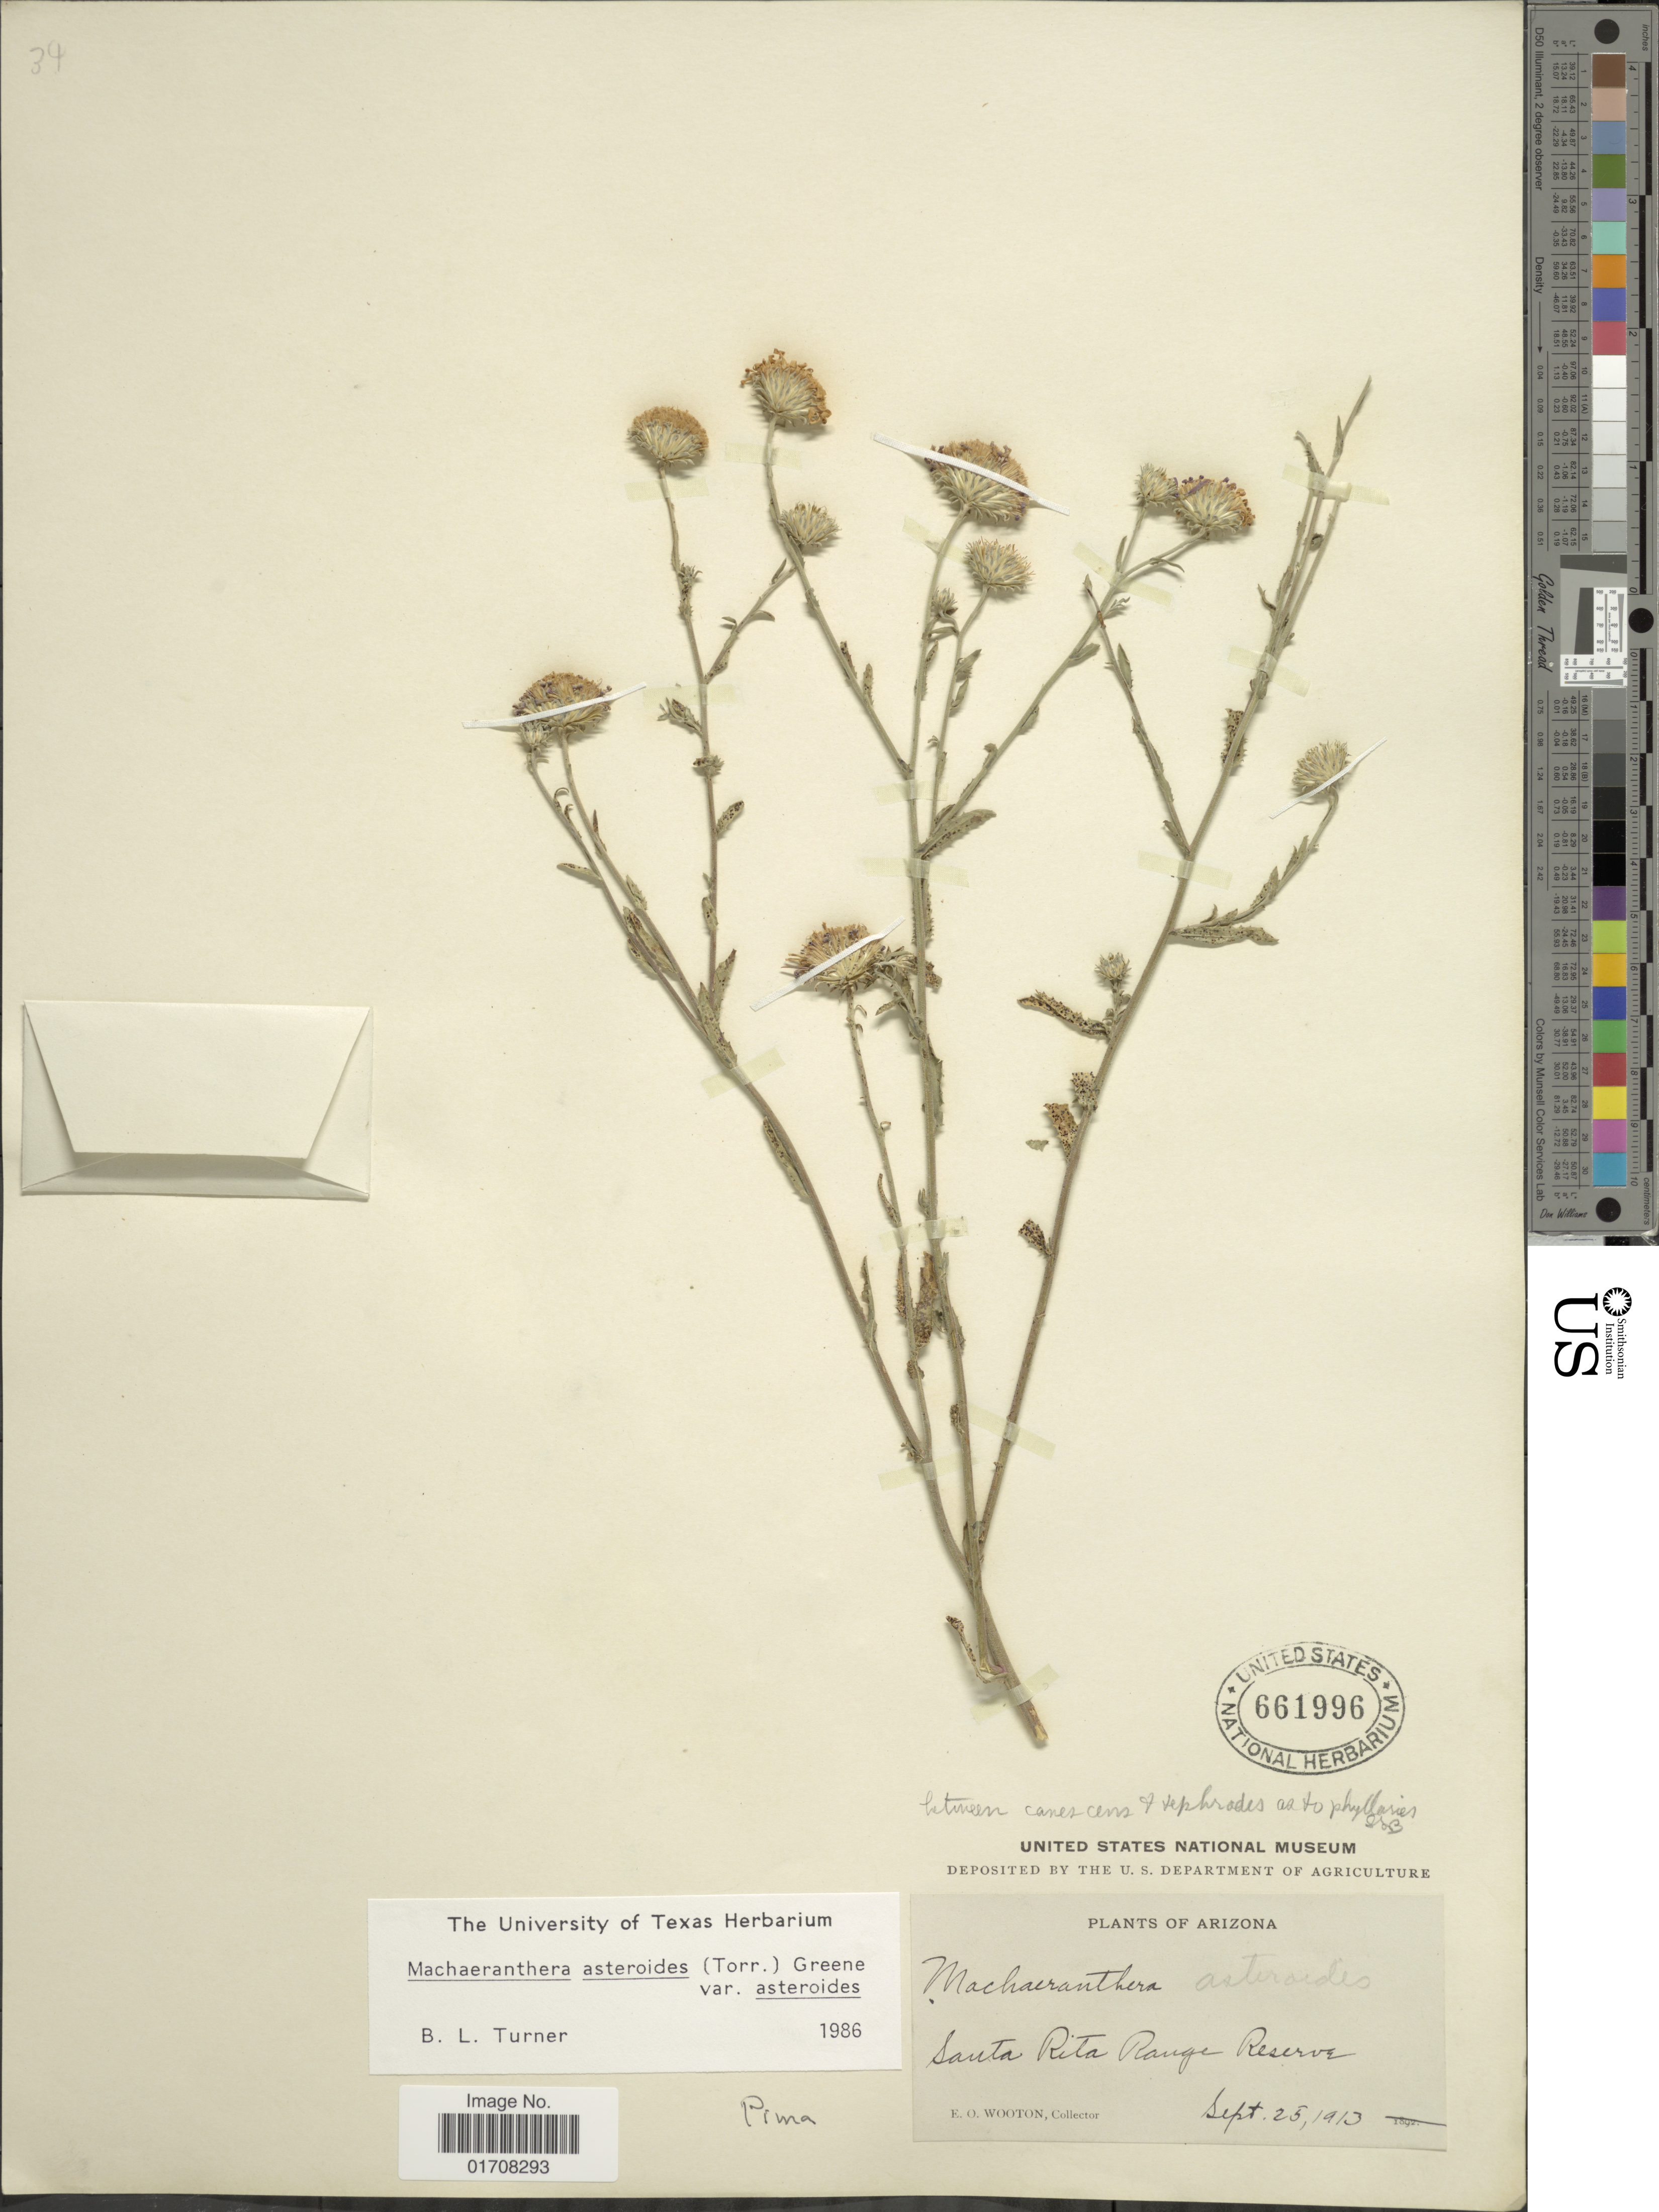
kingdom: Plantae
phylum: Tracheophyta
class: Magnoliopsida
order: Asterales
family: Asteraceae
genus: Machaeranthera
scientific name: Machaeranthera asteroides var. asteroides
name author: (Torr.) Greene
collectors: E. O. Wooton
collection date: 1913-09-25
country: United States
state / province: Arizona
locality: Santa Rita Range Reserve, Pima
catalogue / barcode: US 661996